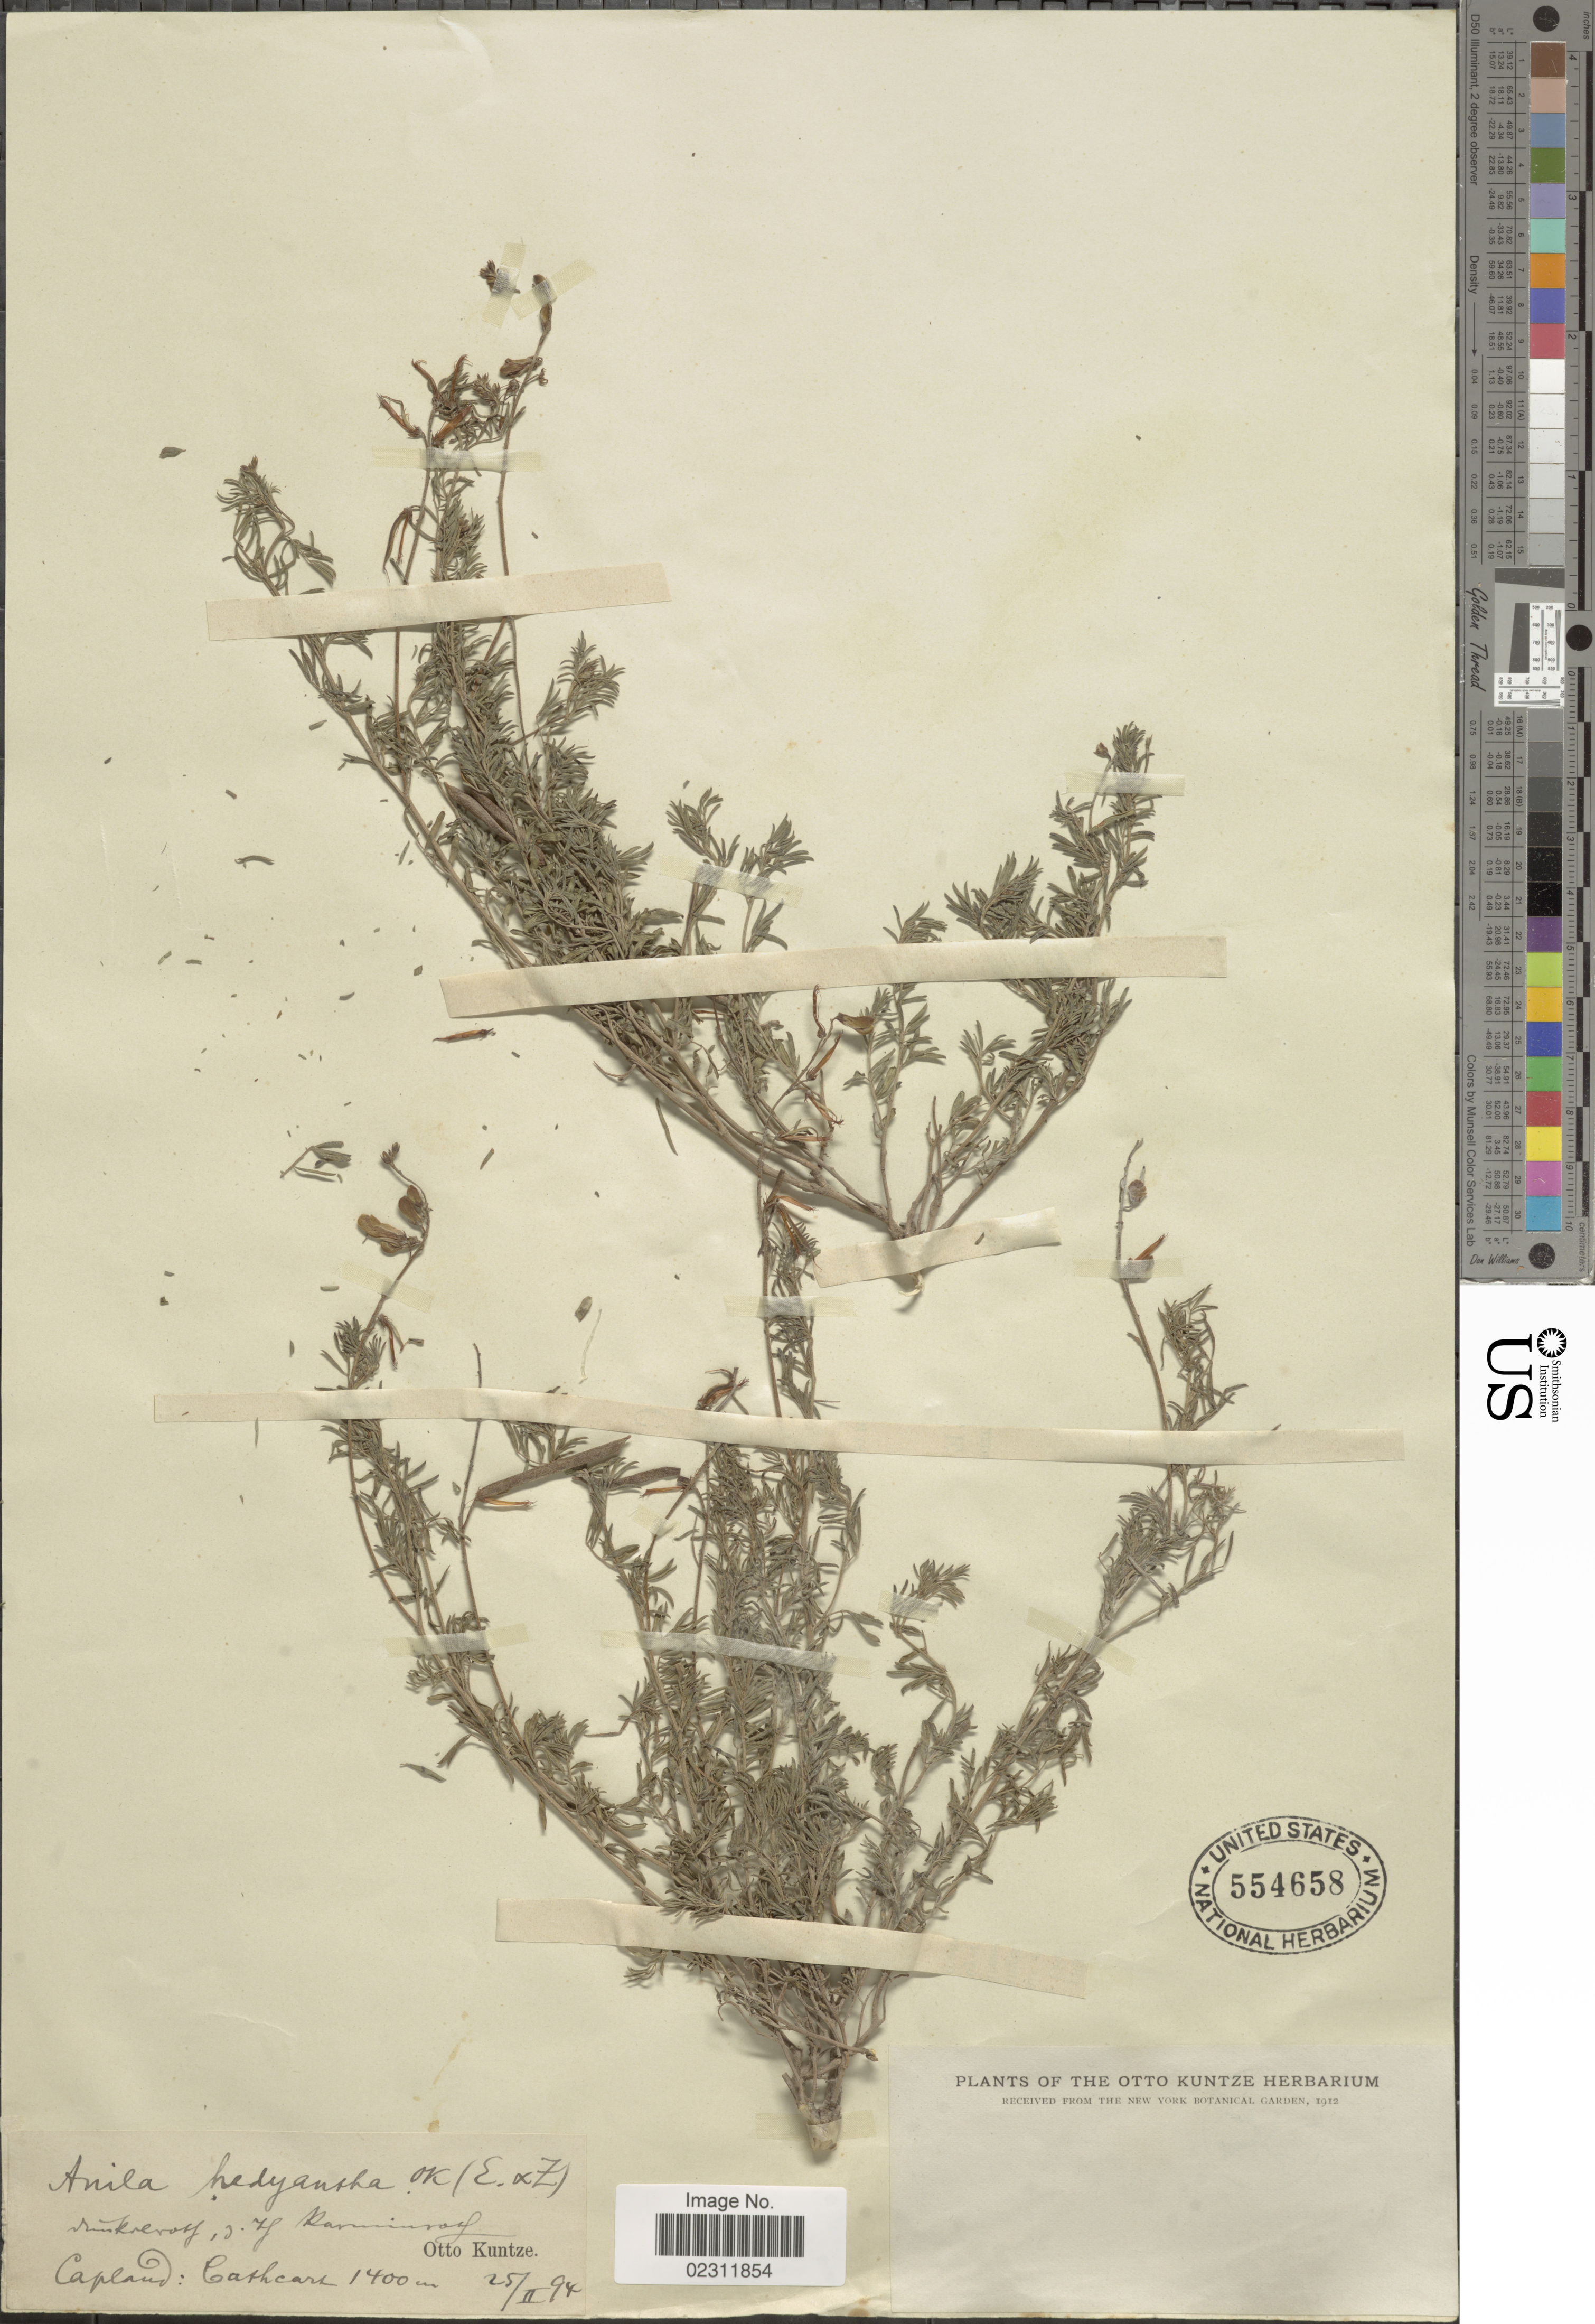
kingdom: Plantae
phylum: Tracheophyta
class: Magnoliopsida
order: Fabales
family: Fabaceae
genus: Indigofera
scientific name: Indigofera hedyantha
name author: Eckl. & Zeyh.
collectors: C.E.O. Kuntze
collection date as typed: Transcribed d/m/y: 25/2/94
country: South Africa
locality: Capland, Cathcart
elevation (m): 1400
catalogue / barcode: US 554658